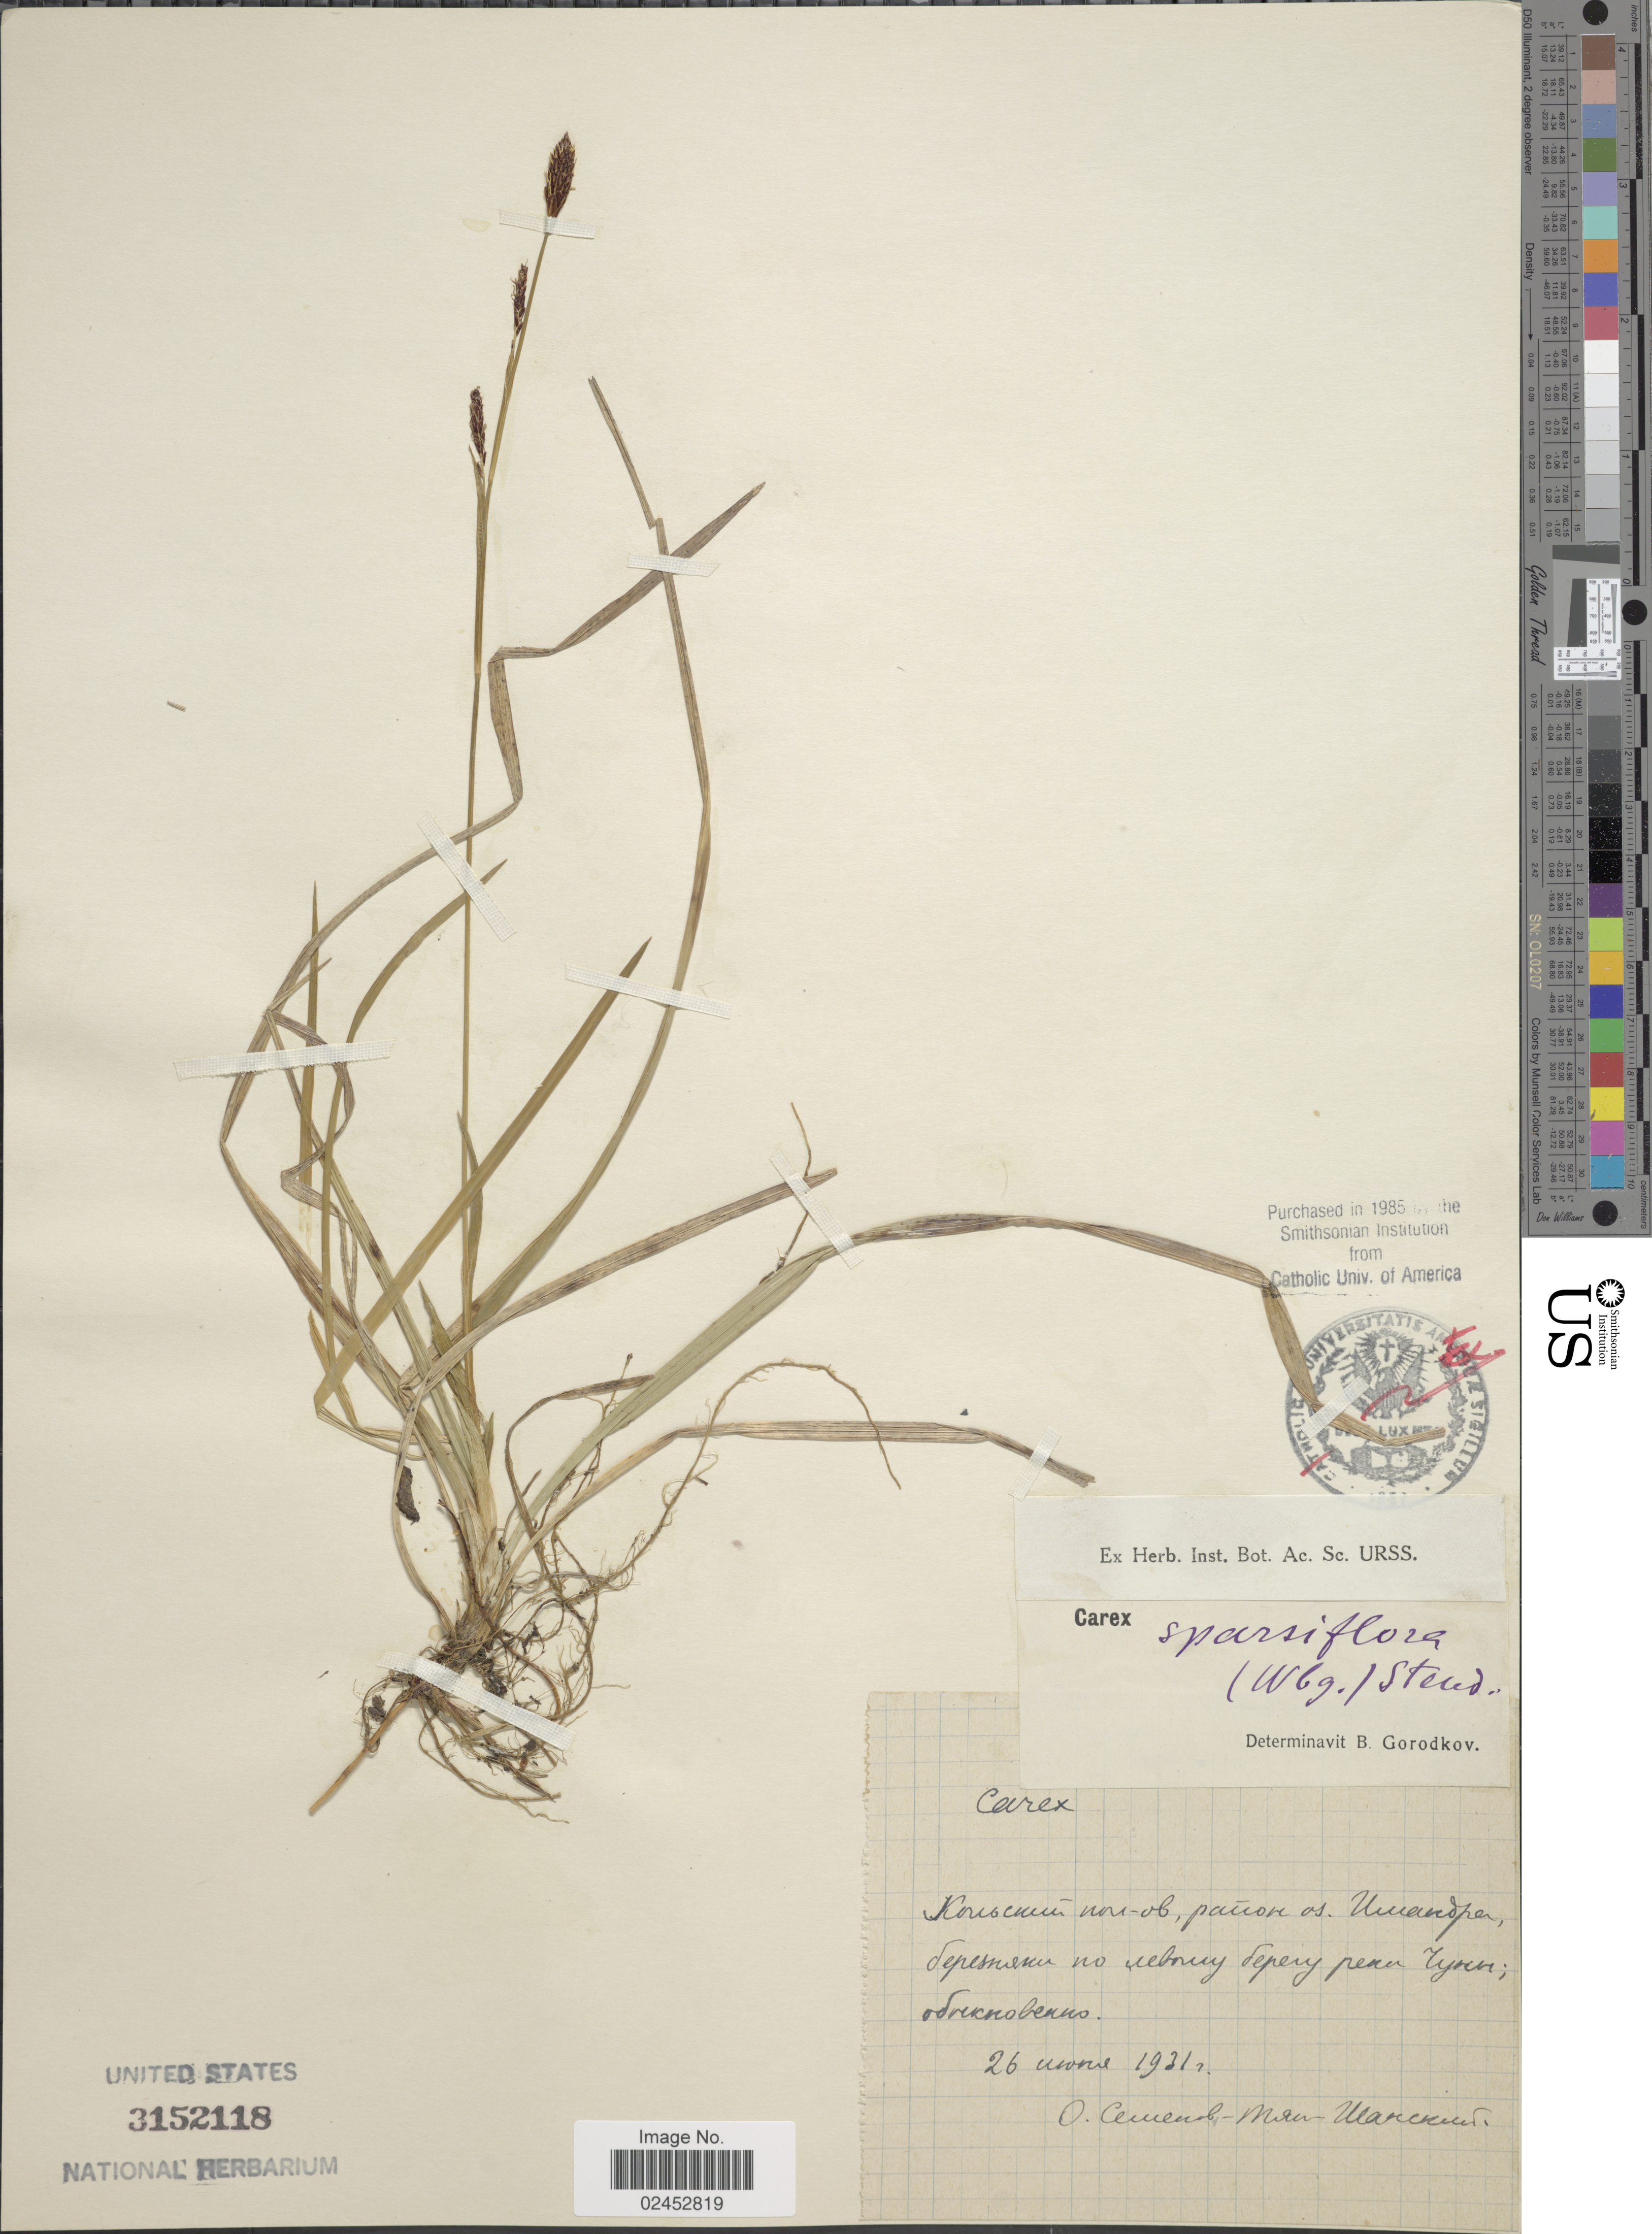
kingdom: Plantae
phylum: Tracheophyta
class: Liliopsida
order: Poales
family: Cyperaceae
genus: Carex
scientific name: Carex vaginata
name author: Tausch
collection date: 1931-05-26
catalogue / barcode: US 3152118